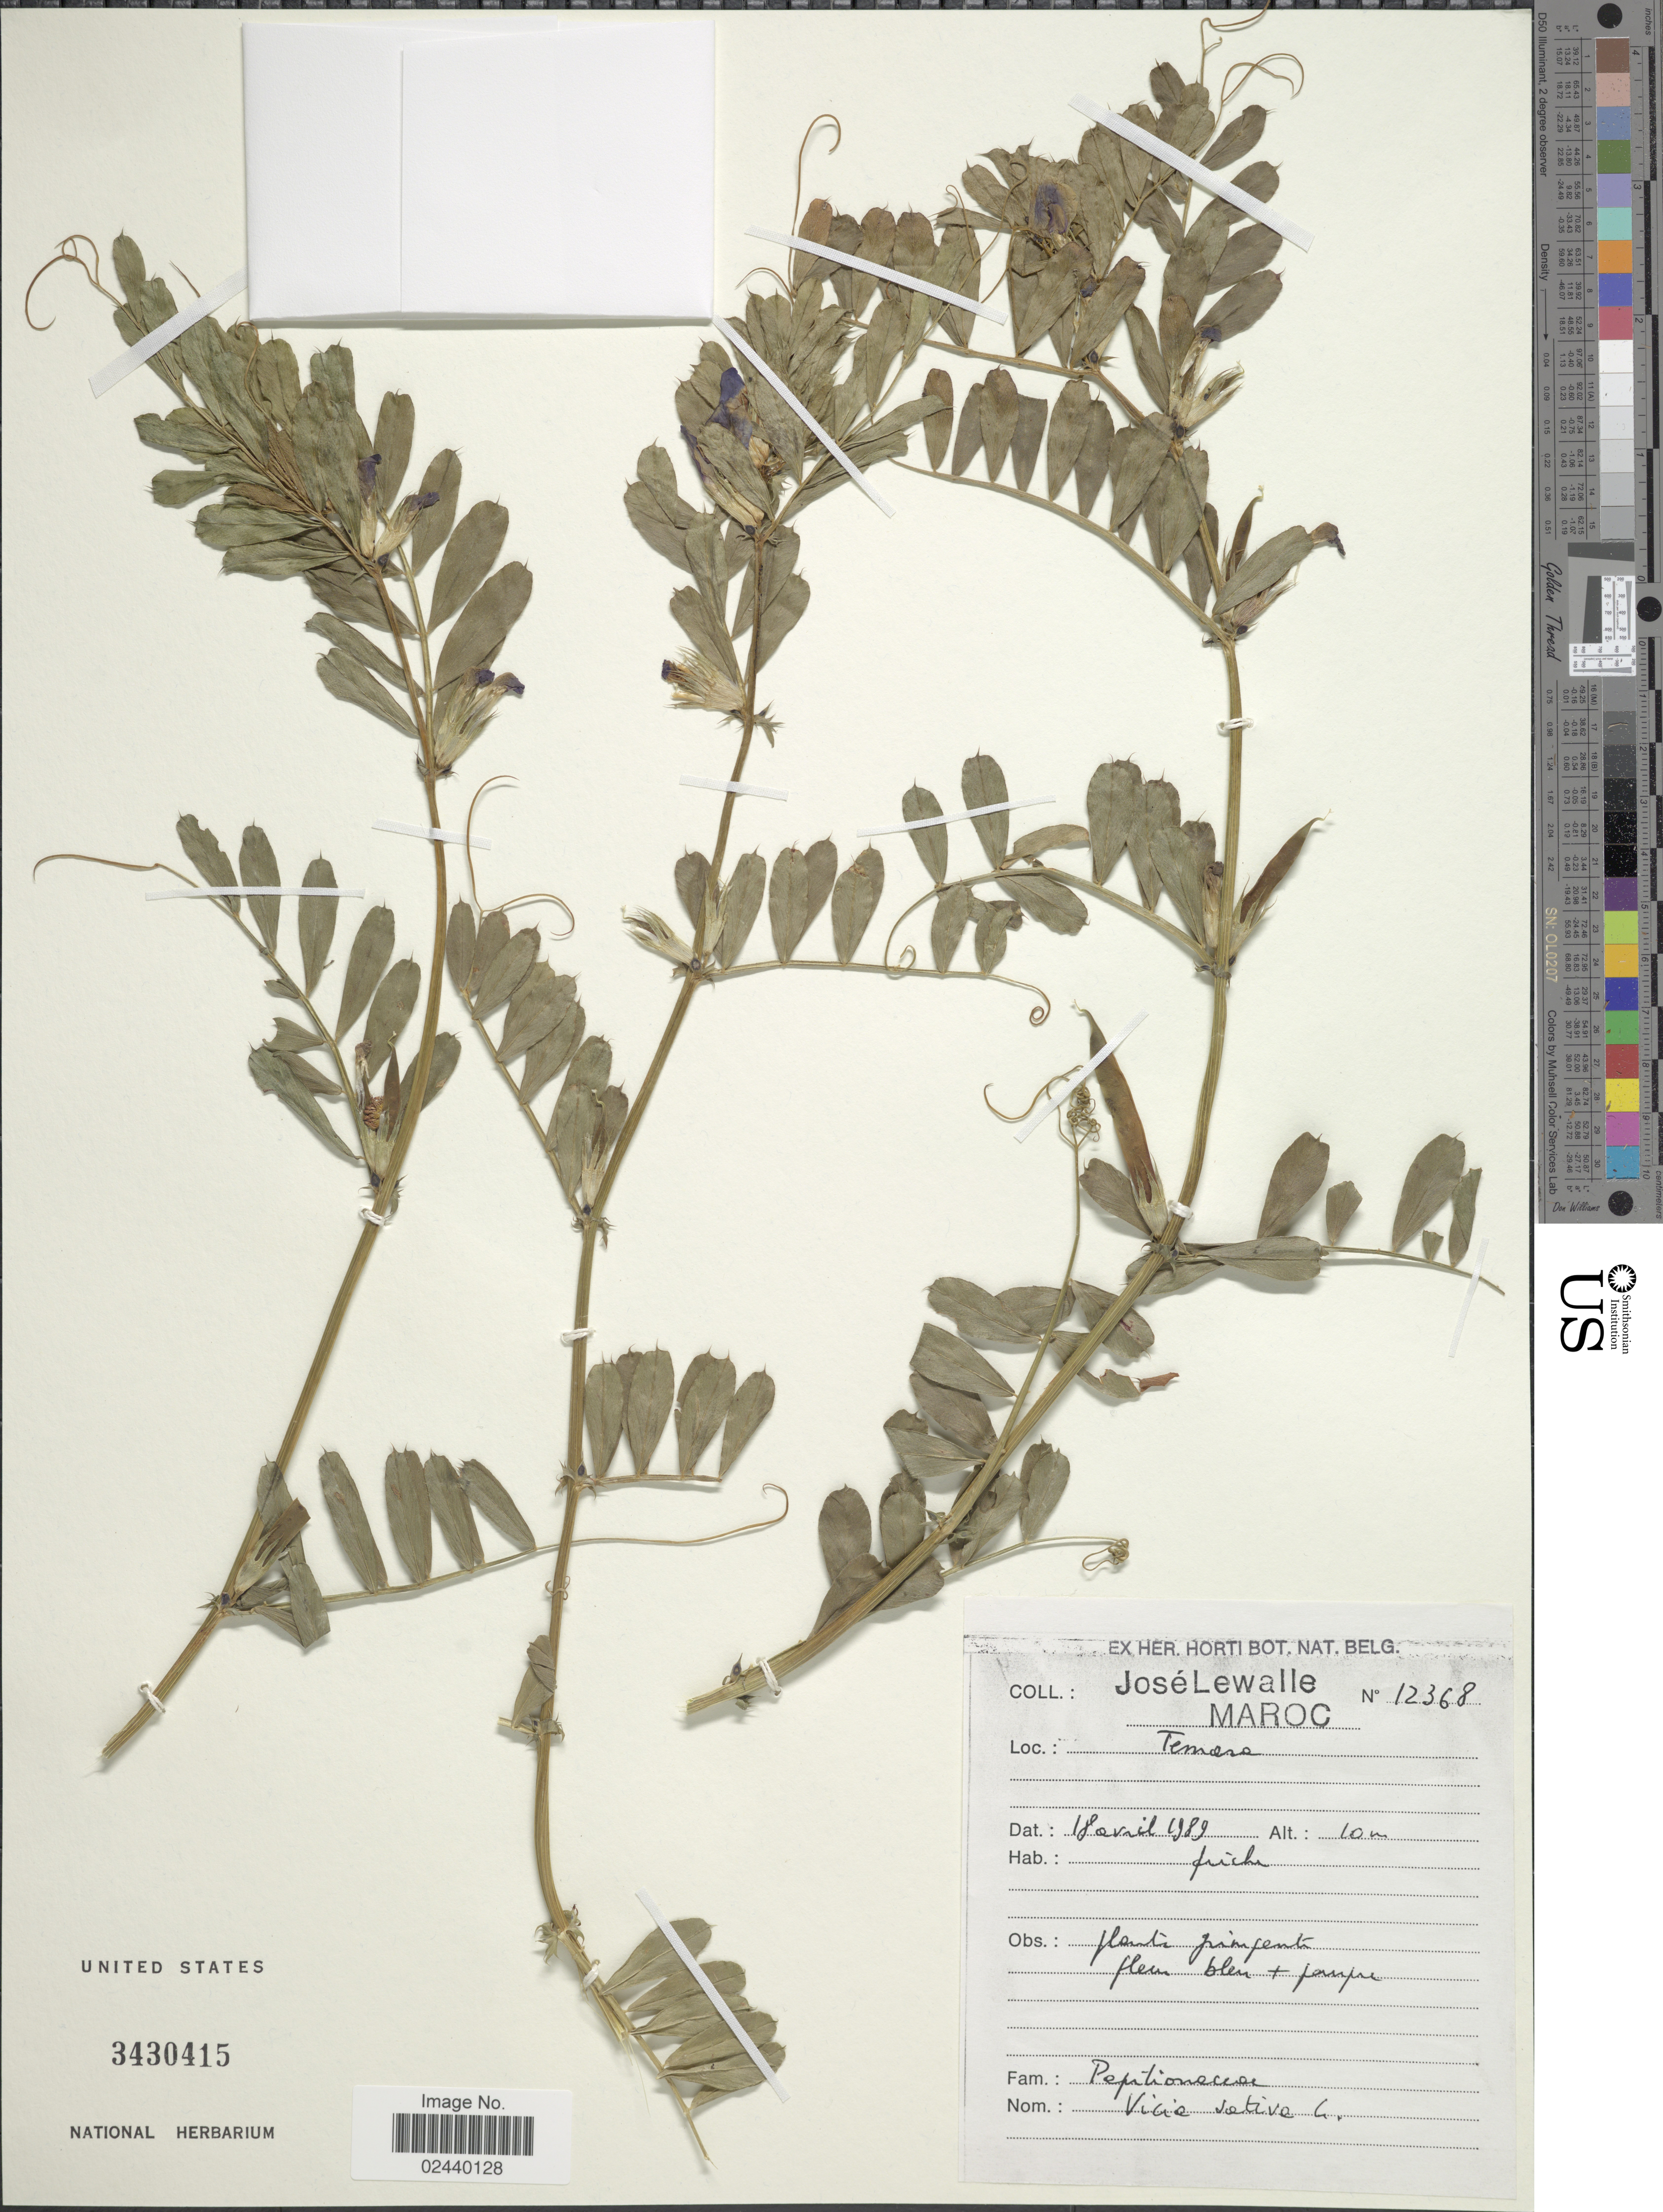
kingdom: Plantae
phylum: Tracheophyta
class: Magnoliopsida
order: Fabales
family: Fabaceae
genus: Vicia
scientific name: Vicia sativa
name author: L.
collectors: J. Lewalle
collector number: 12368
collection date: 1989-04-18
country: Morocco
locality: Temara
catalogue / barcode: US 3430415